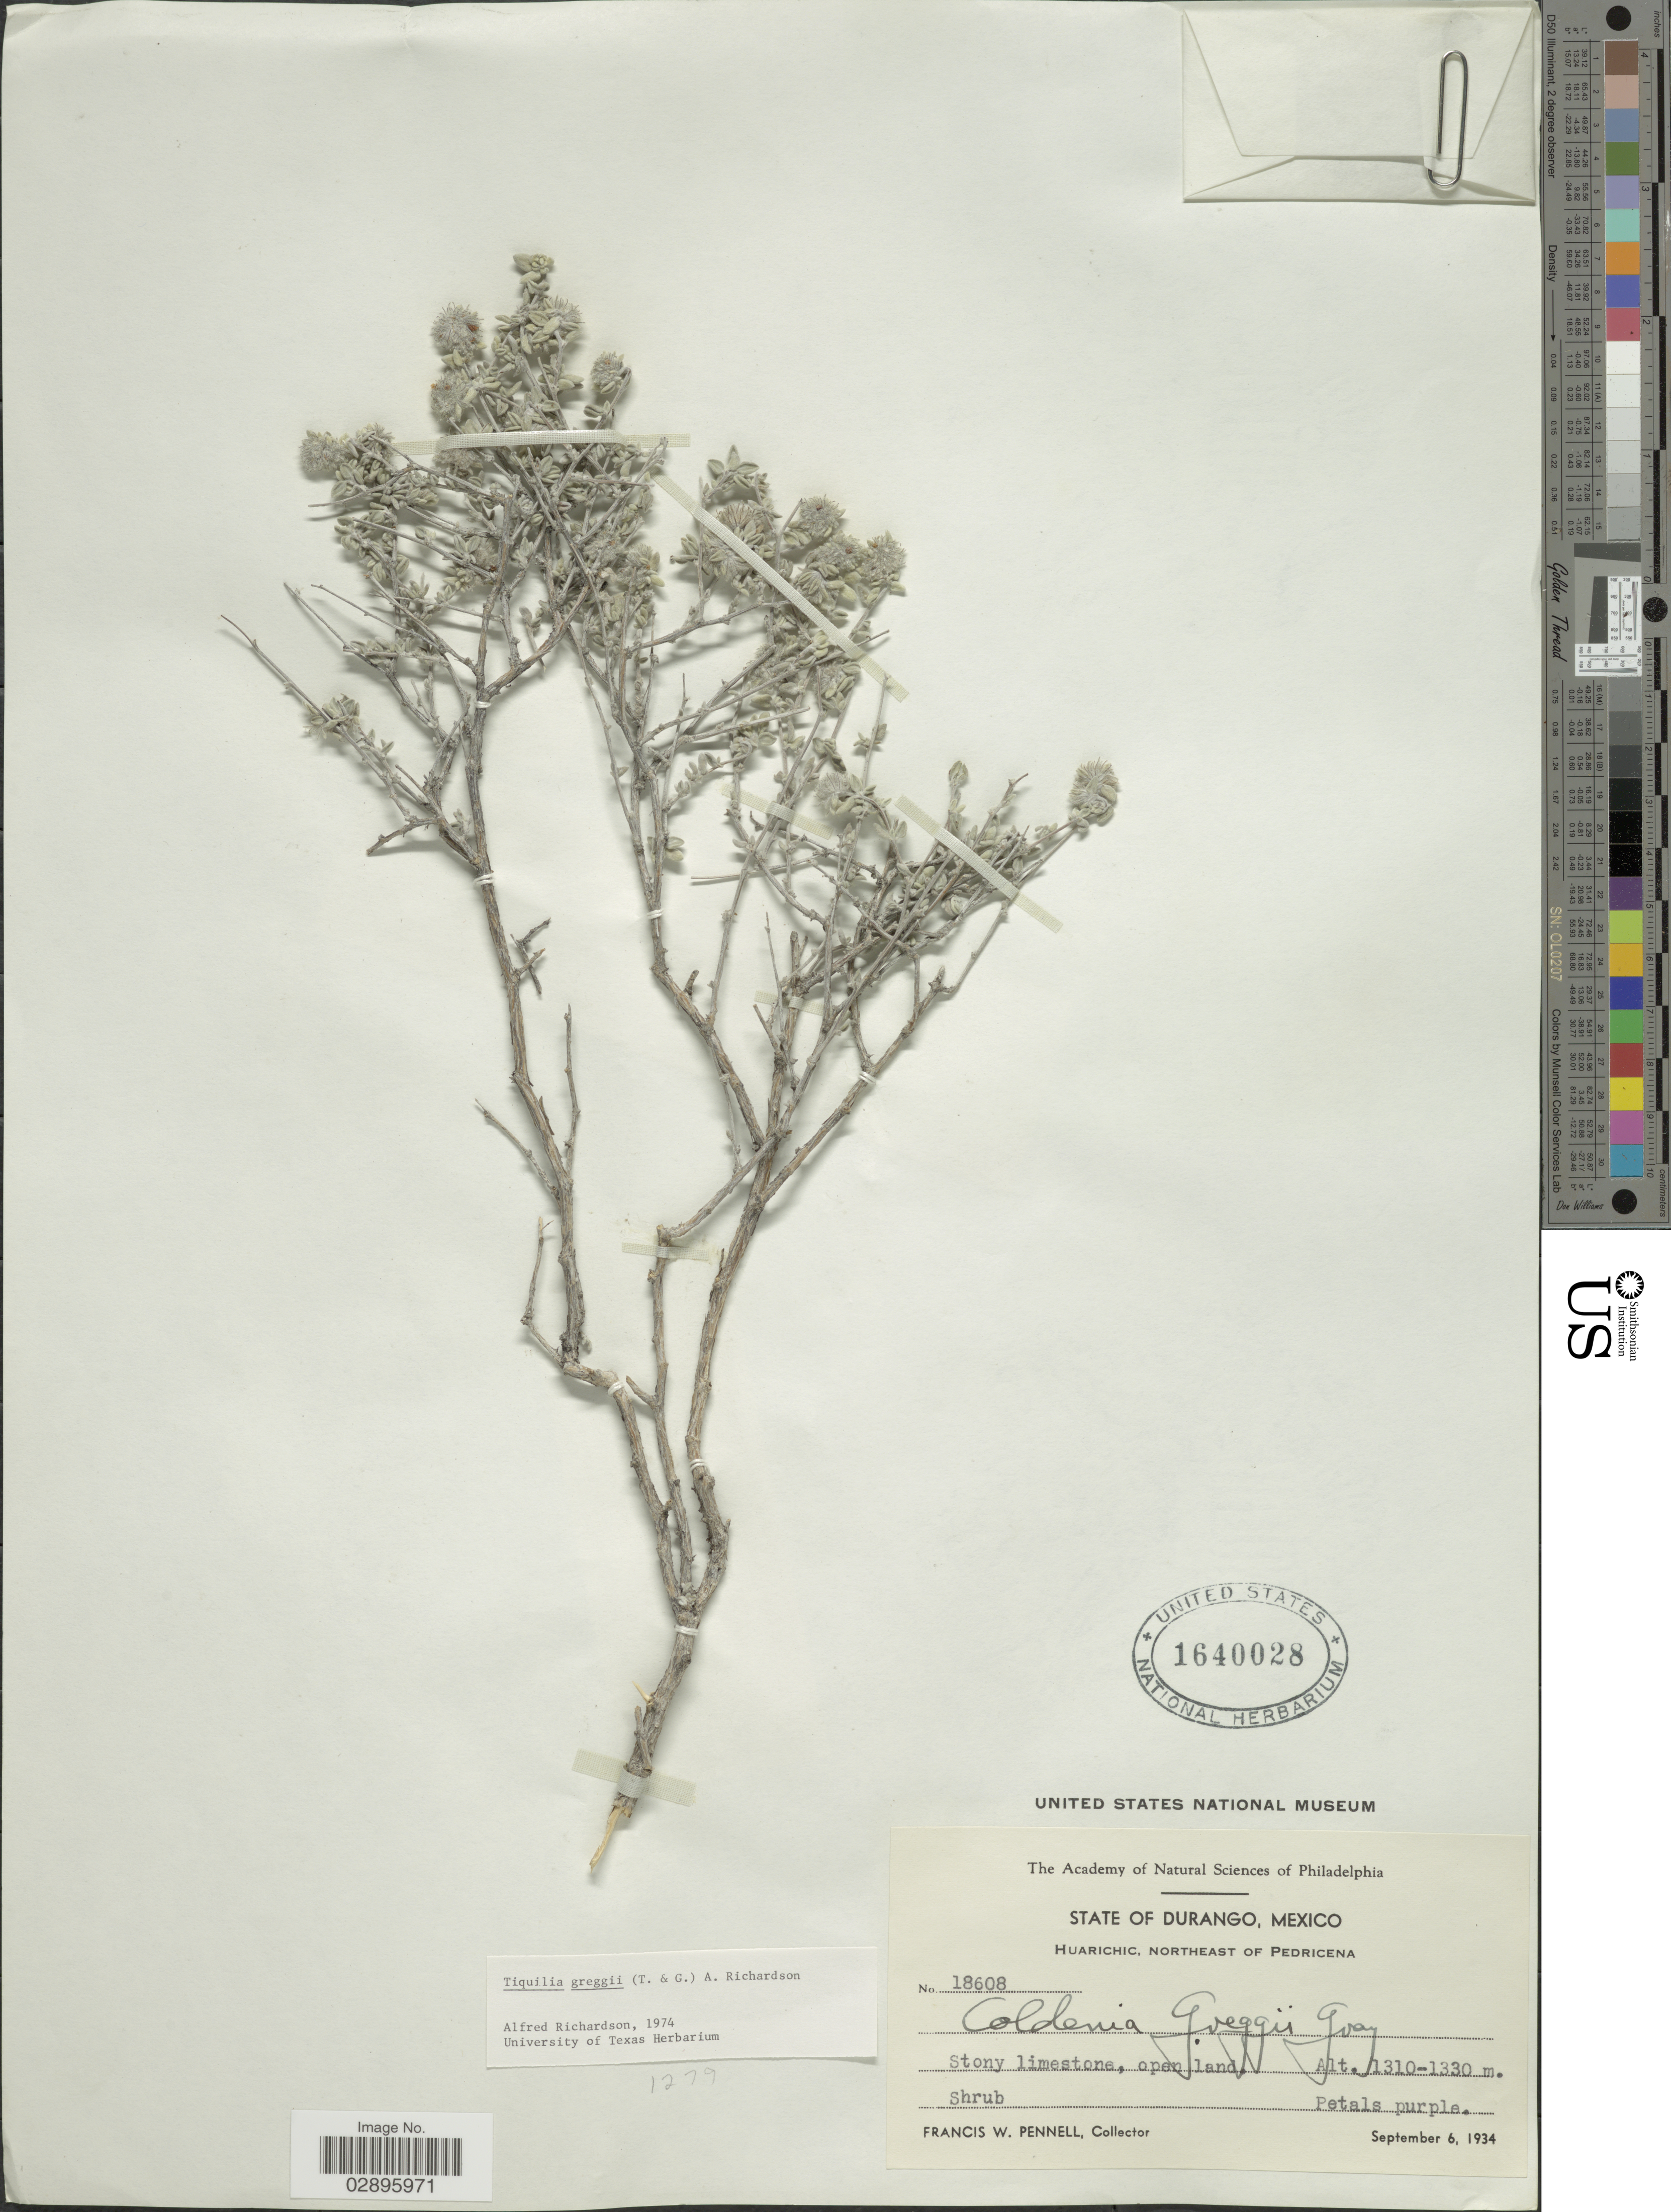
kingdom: Plantae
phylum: Tracheophyta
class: Magnoliopsida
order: Boraginales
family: Ehretiaceae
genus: Tiquilia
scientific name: Tiquilia greggii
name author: (Torr.) A.T. Richardson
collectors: F. W. Pennell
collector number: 18608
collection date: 1934-09-06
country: Mexico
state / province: Durango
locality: Huarichic, northeast of Pedricena.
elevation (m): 1310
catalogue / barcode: US 1640028